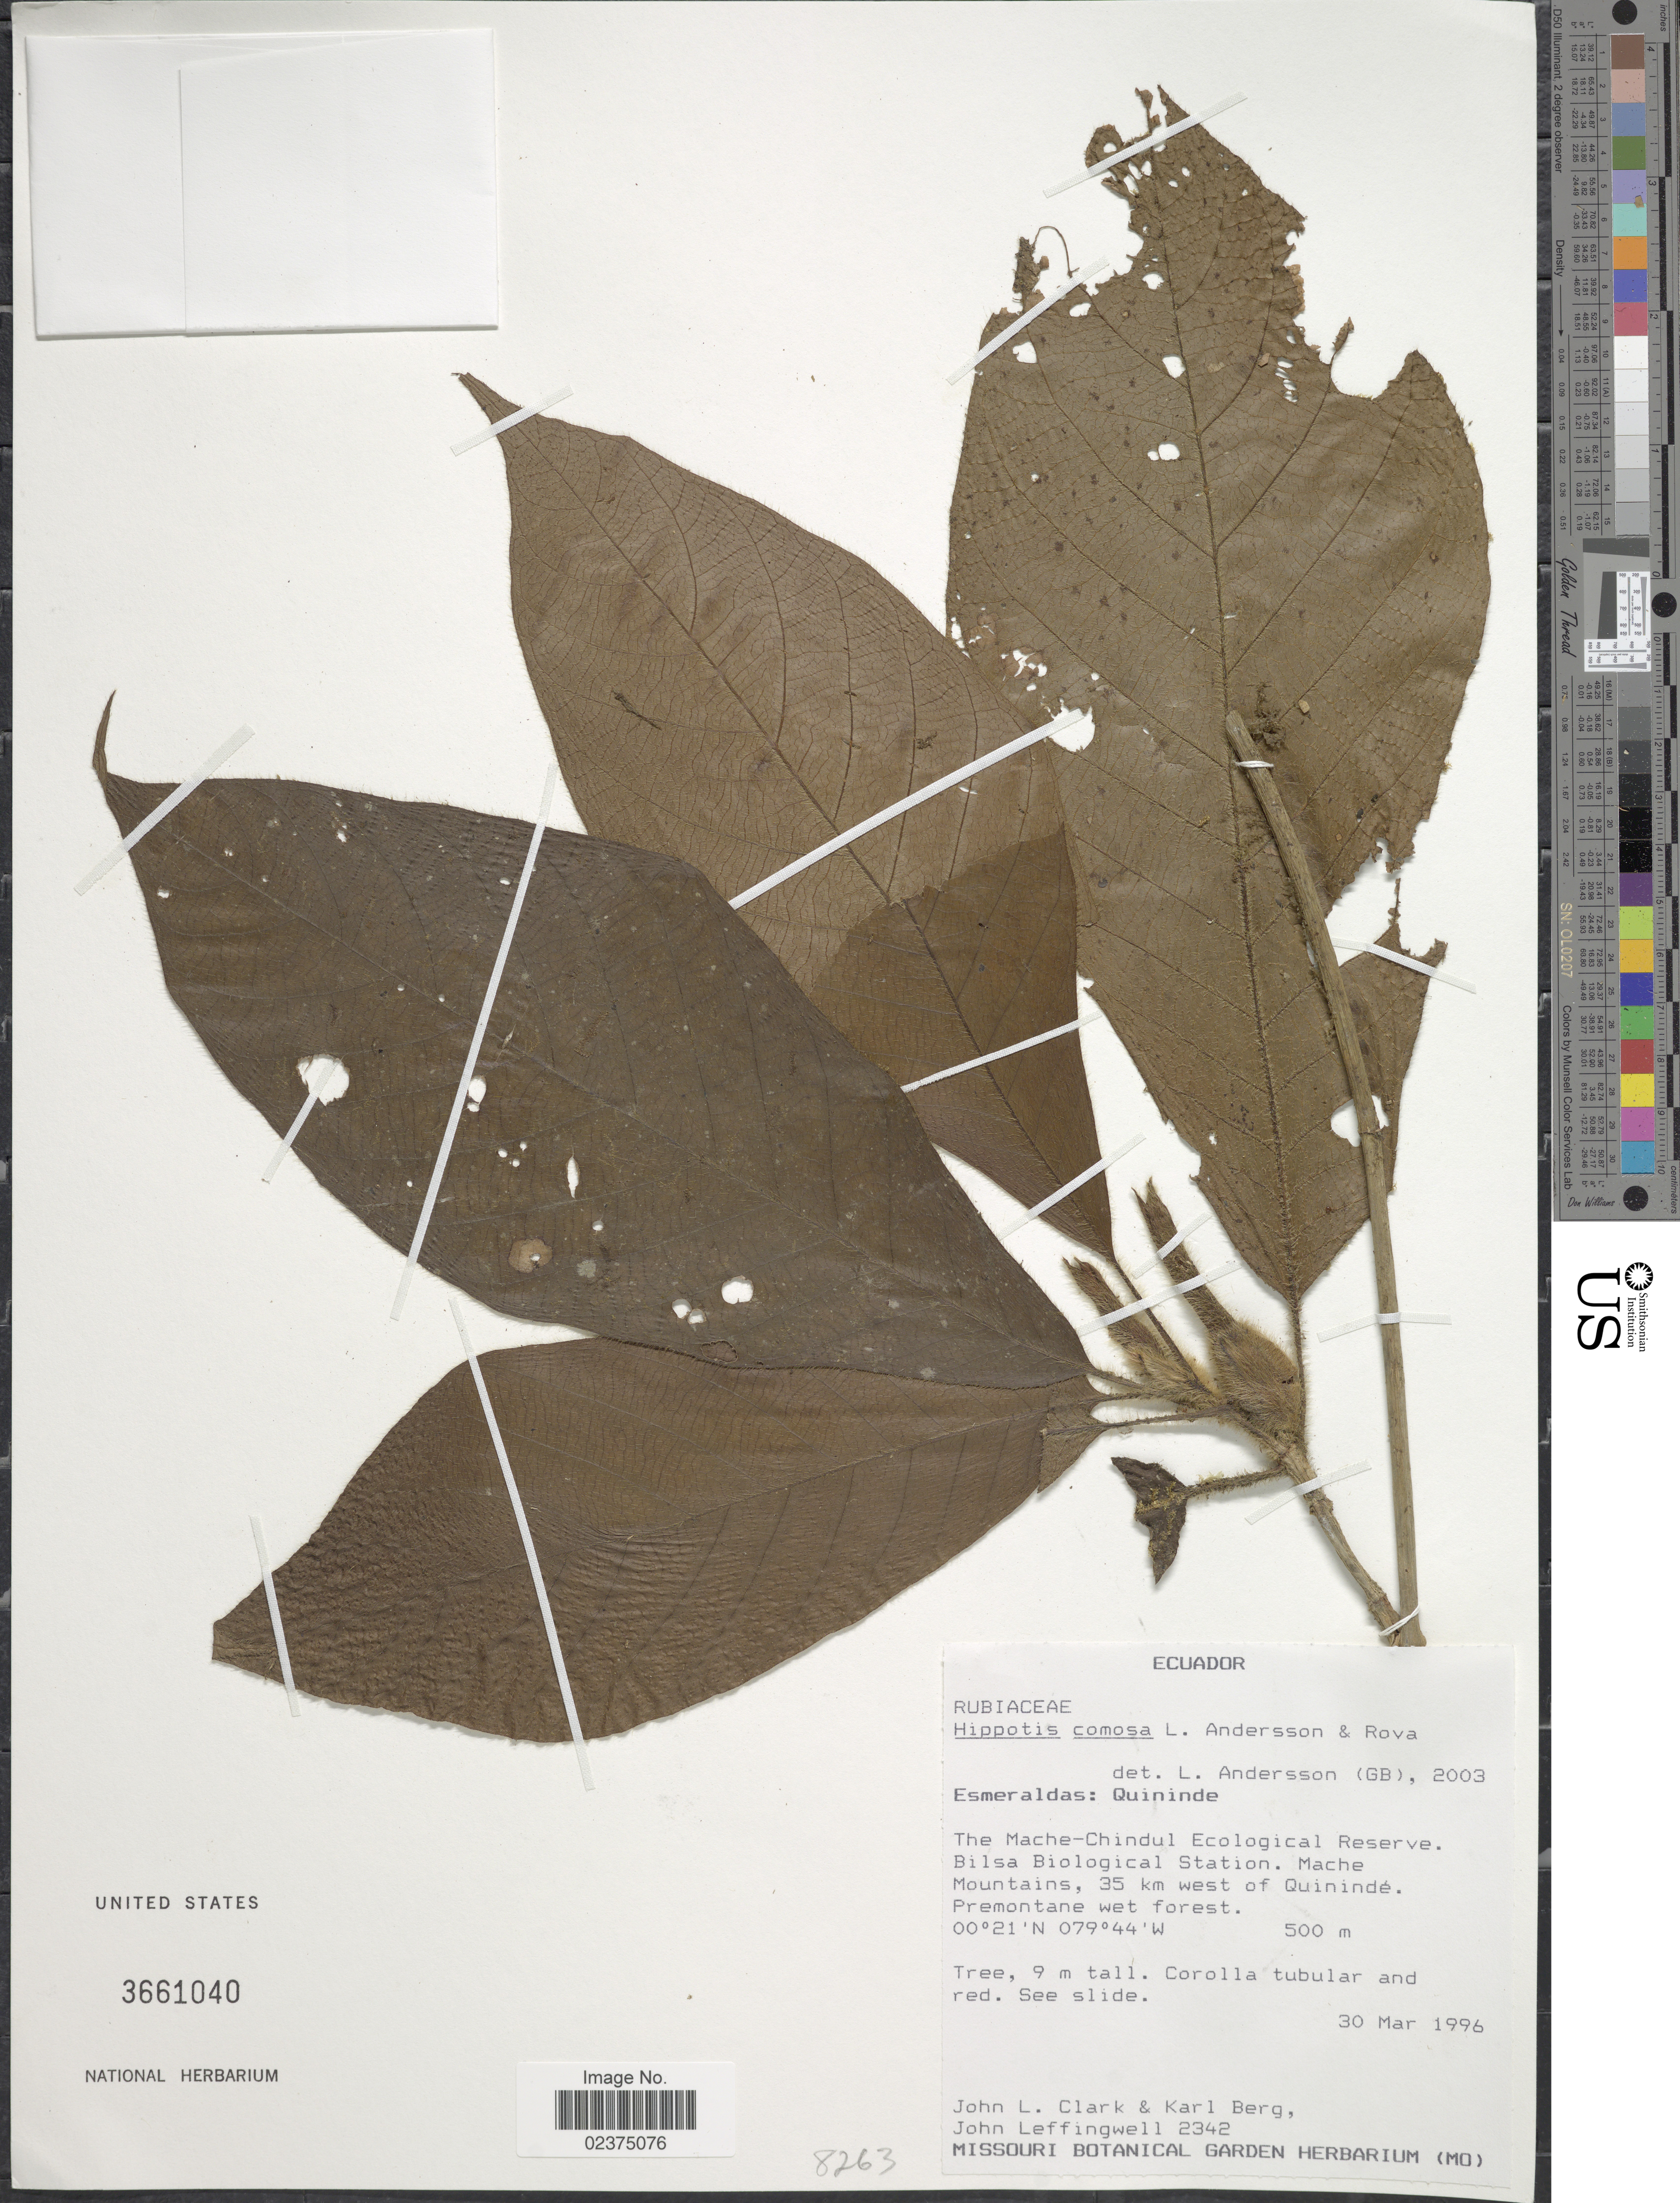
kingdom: Plantae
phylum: Tracheophyta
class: Magnoliopsida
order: Gentianales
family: Rubiaceae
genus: Hippotis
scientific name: Hippotis comosa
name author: L. Andersson & Rova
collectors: J. L. Clark, K. Berg & J. Leffingwell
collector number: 2342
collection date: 1996-03-30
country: Ecuador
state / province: Esmeraldas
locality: Quininde, The Mache-Chindul Ecological Reserve Bilsa Biological Station, Mache Mountains, 35 km west of Quininde, Premontane wet forest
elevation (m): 500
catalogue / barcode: US 3661040